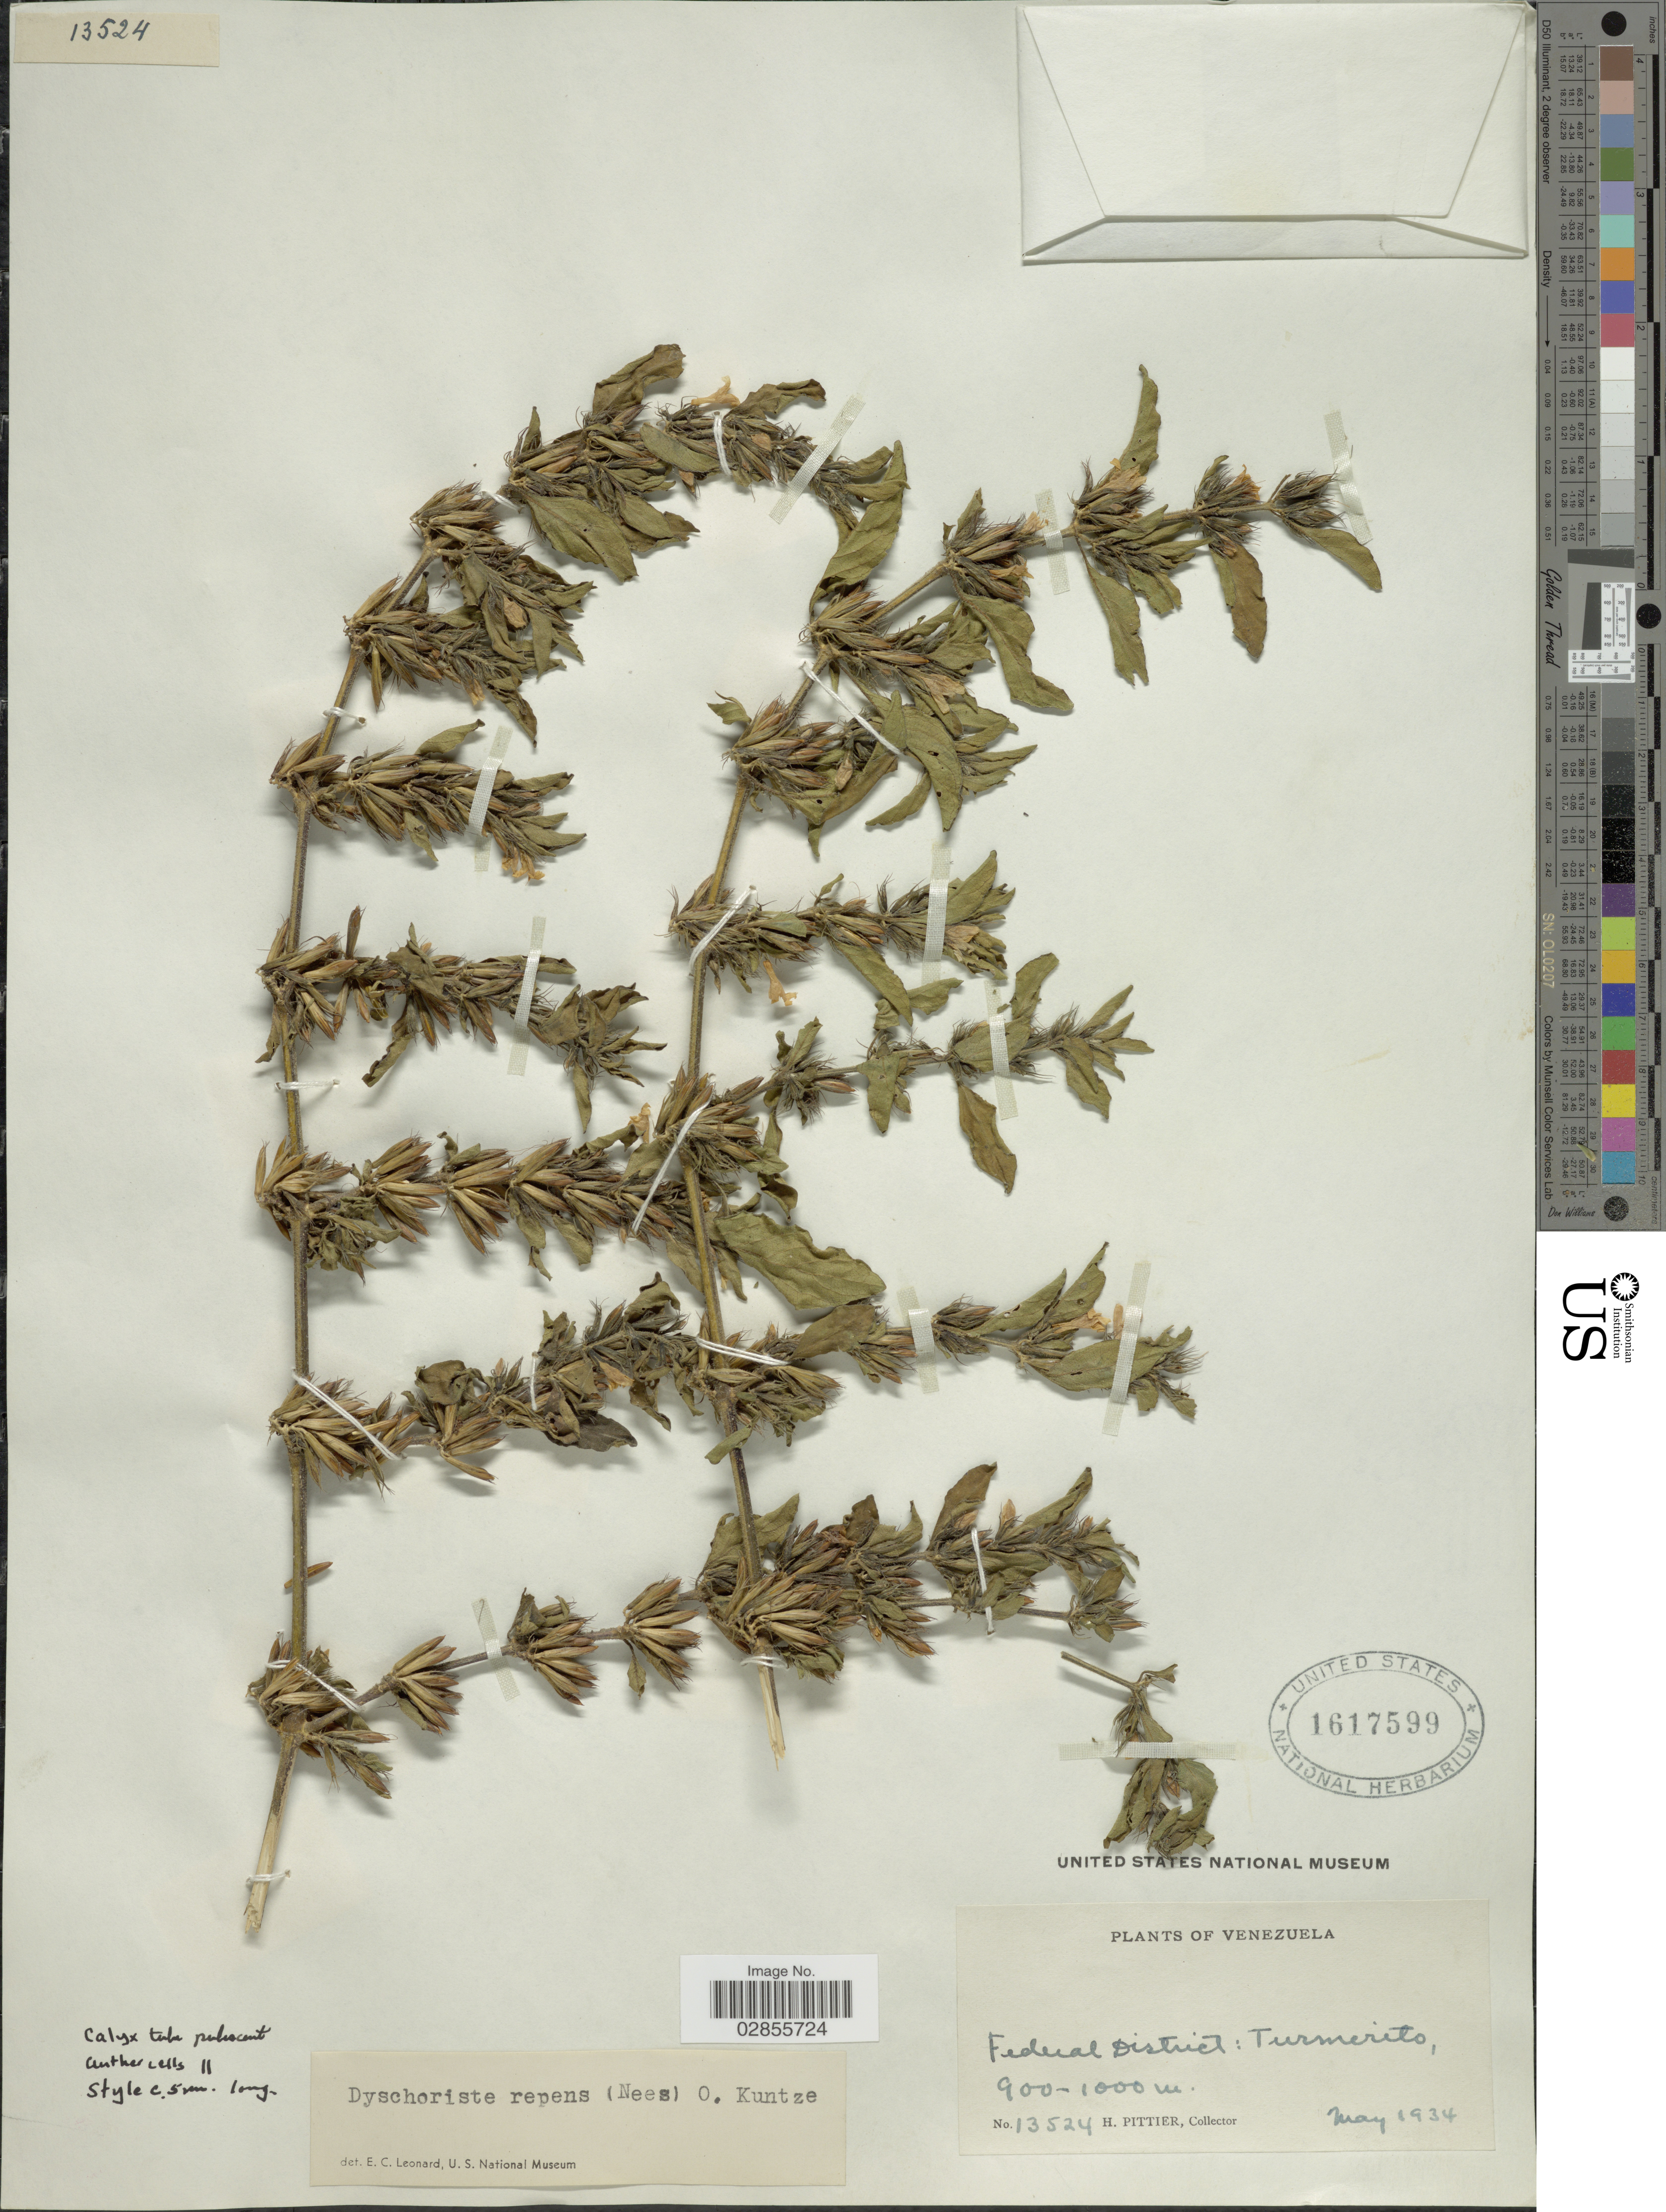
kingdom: Plantae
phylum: Tracheophyta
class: Magnoliopsida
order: Lamiales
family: Acanthaceae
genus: Dyschoriste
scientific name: Dyschoriste repens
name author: (Nees) Kuntze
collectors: H. F. Pittier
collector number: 13524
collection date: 1934-05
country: Venezuela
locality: Federal District: Turmerito.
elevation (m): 900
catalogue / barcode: US 1617599